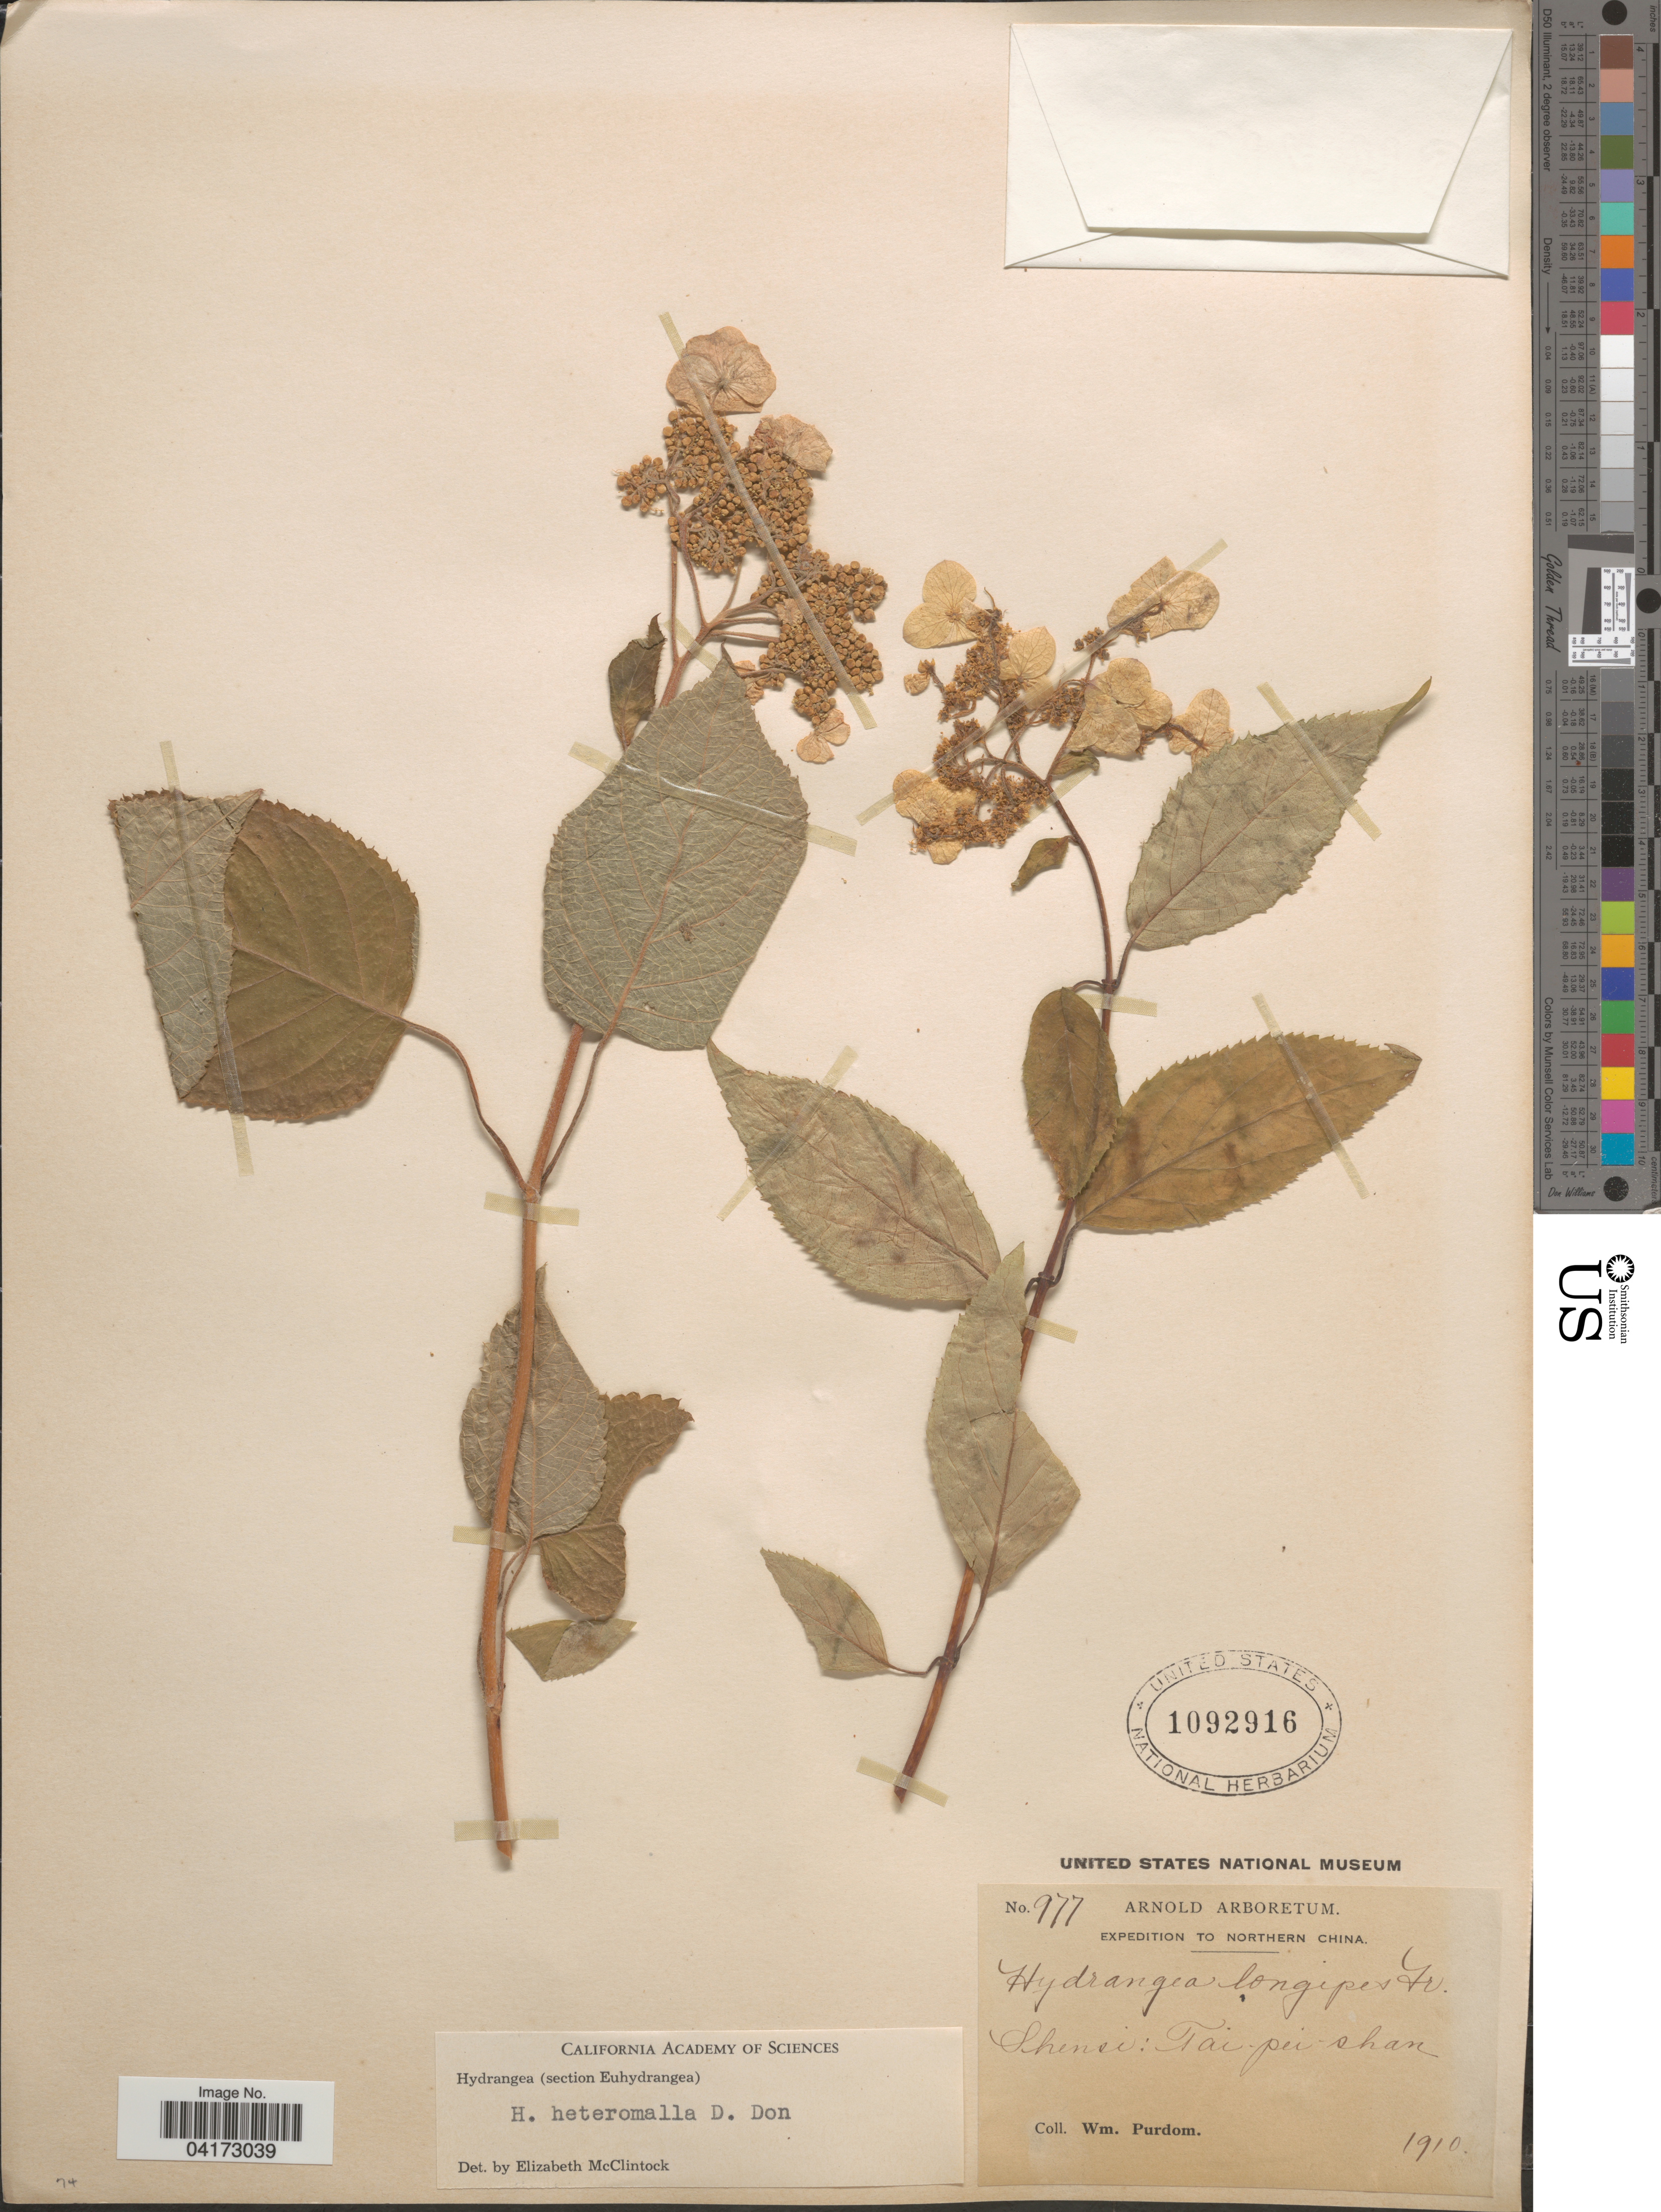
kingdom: Plantae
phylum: Tracheophyta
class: Magnoliopsida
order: Cornales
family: Hydrangeaceae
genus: Hydrangea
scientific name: Hydrangea heteromalla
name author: D. Don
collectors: W. Purdom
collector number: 977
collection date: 1910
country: China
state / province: Shaanxi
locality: Expedition to Northern China. Shensi: Tai-pei-shan.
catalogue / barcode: US 1092916